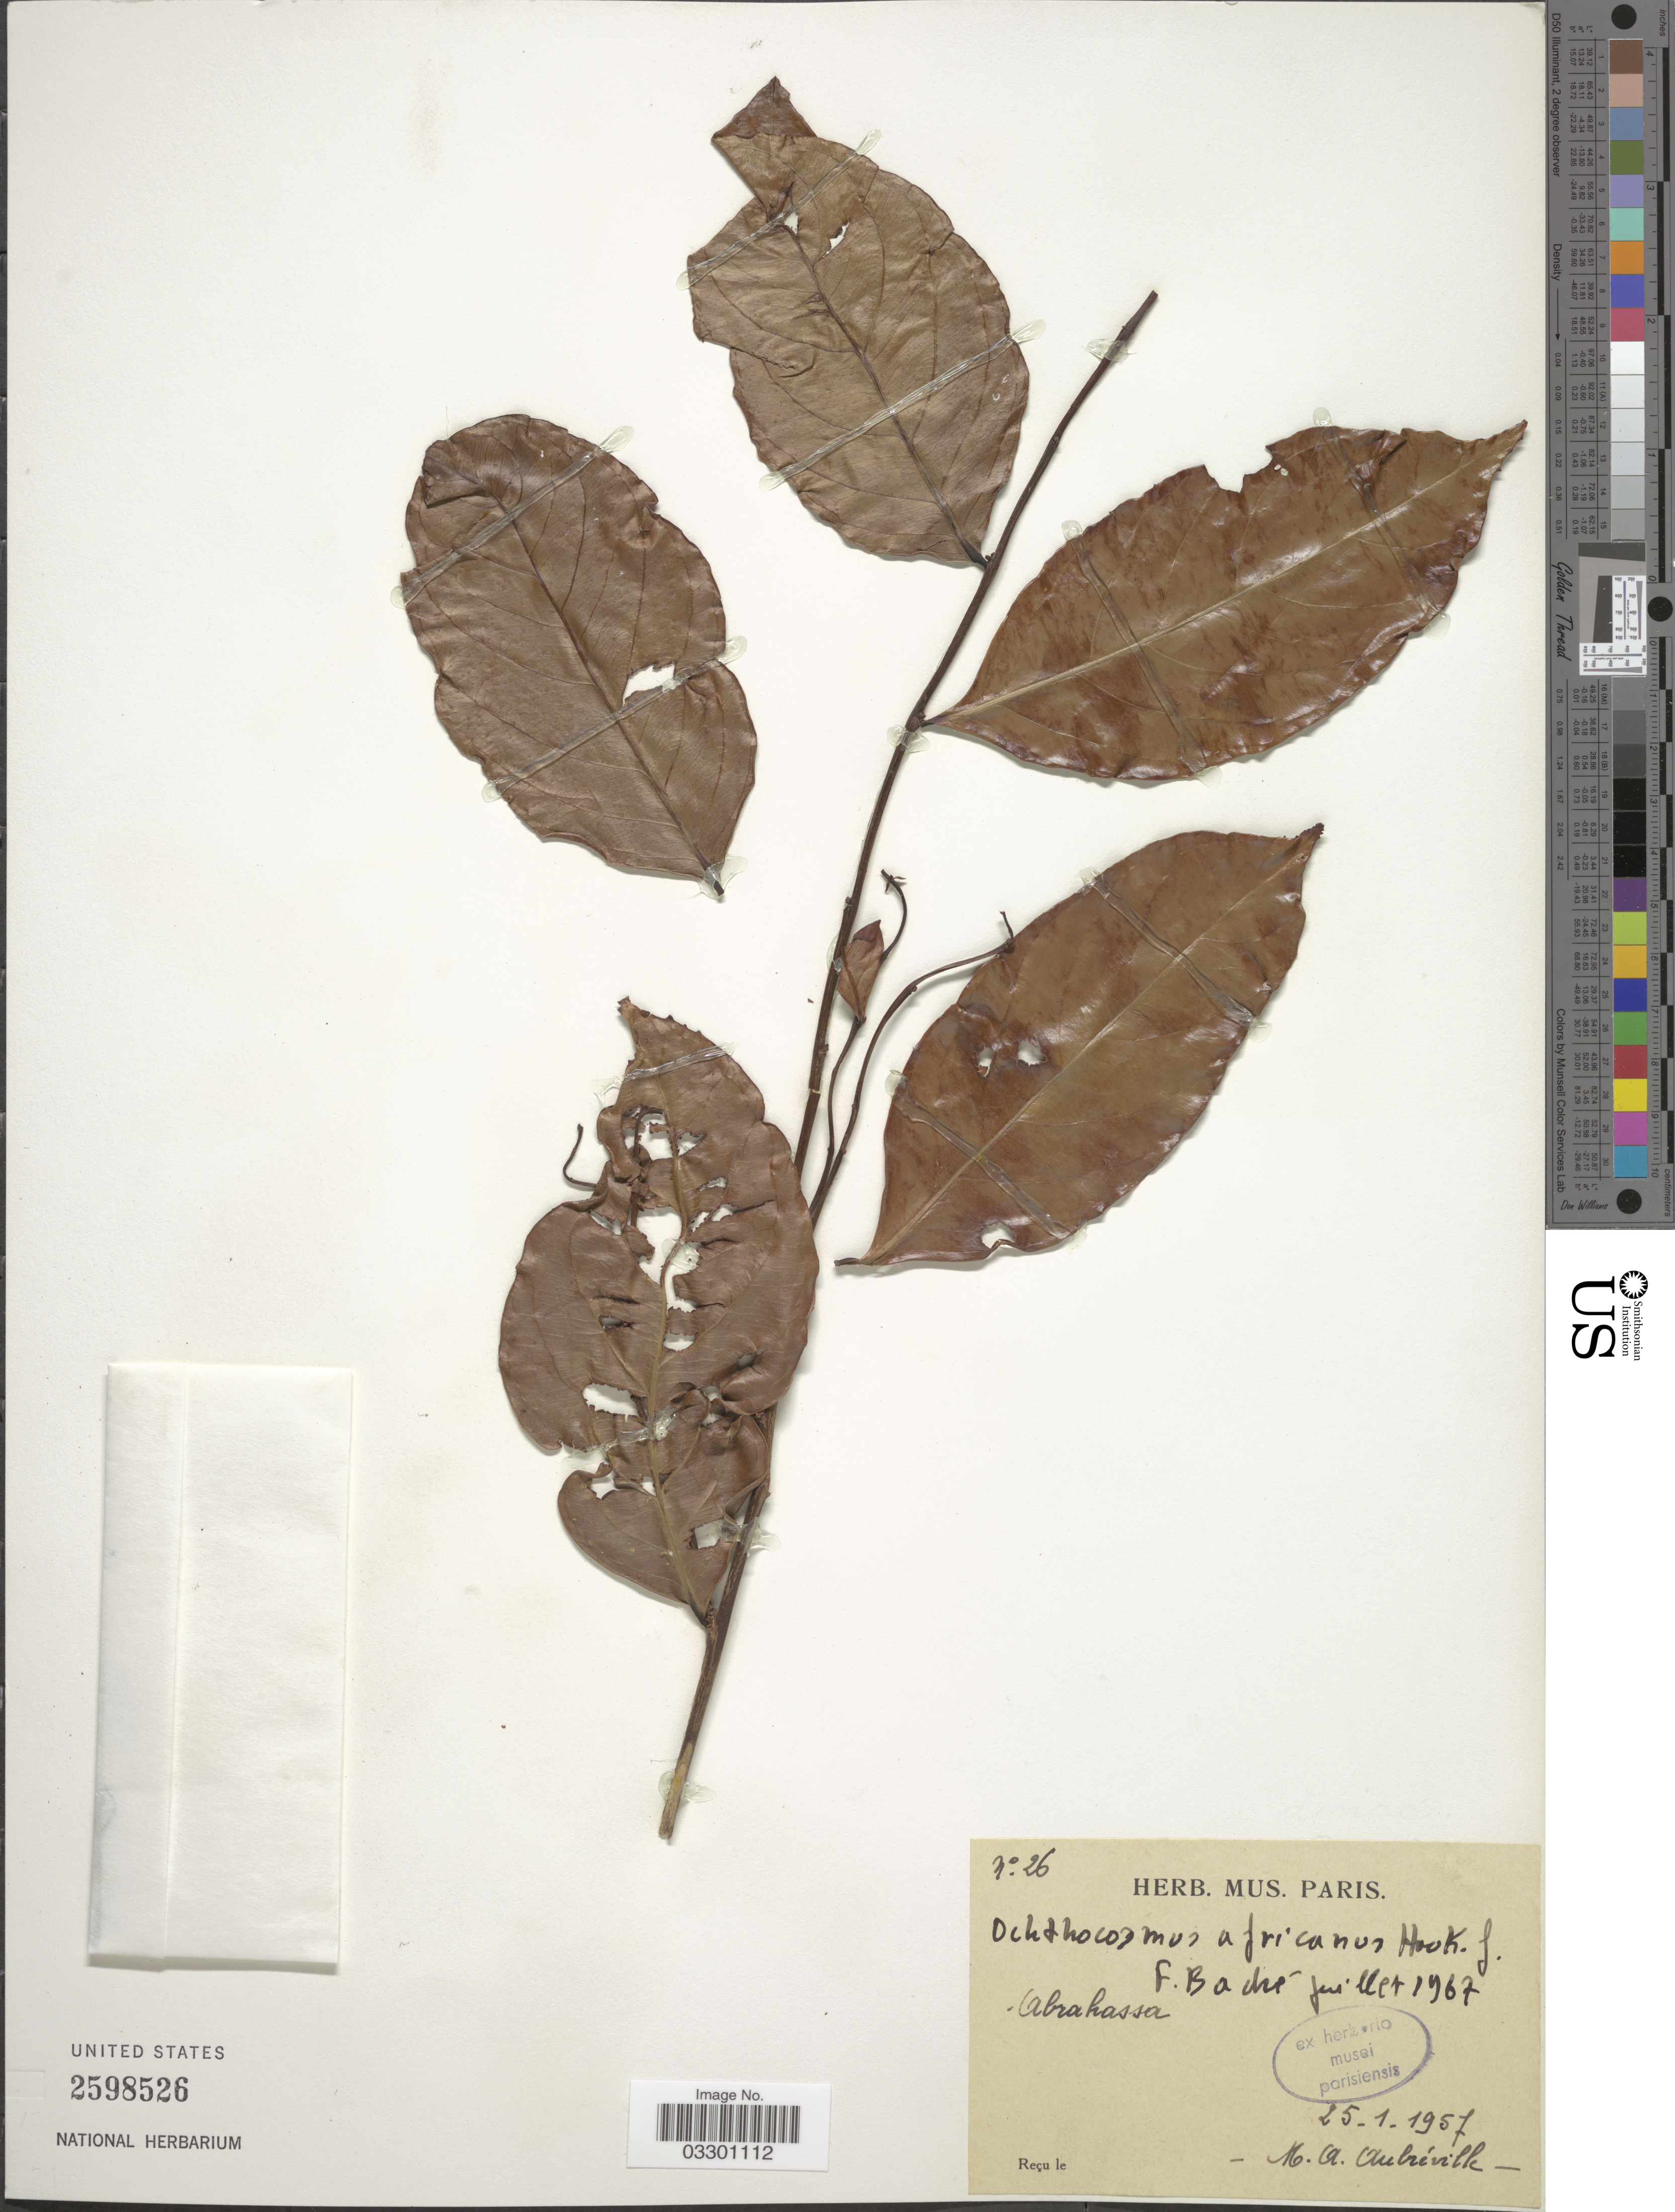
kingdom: Plantae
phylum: Tracheophyta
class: Magnoliopsida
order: Malpighiales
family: Ixonanthaceae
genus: Phyllocosmus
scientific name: Phyllocosmus africanus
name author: (Hook. f.) Klotzsch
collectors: M. Aubreville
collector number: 26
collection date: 1957-01-25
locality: Abrahassa. [unsure placement]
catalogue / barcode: US 2598526